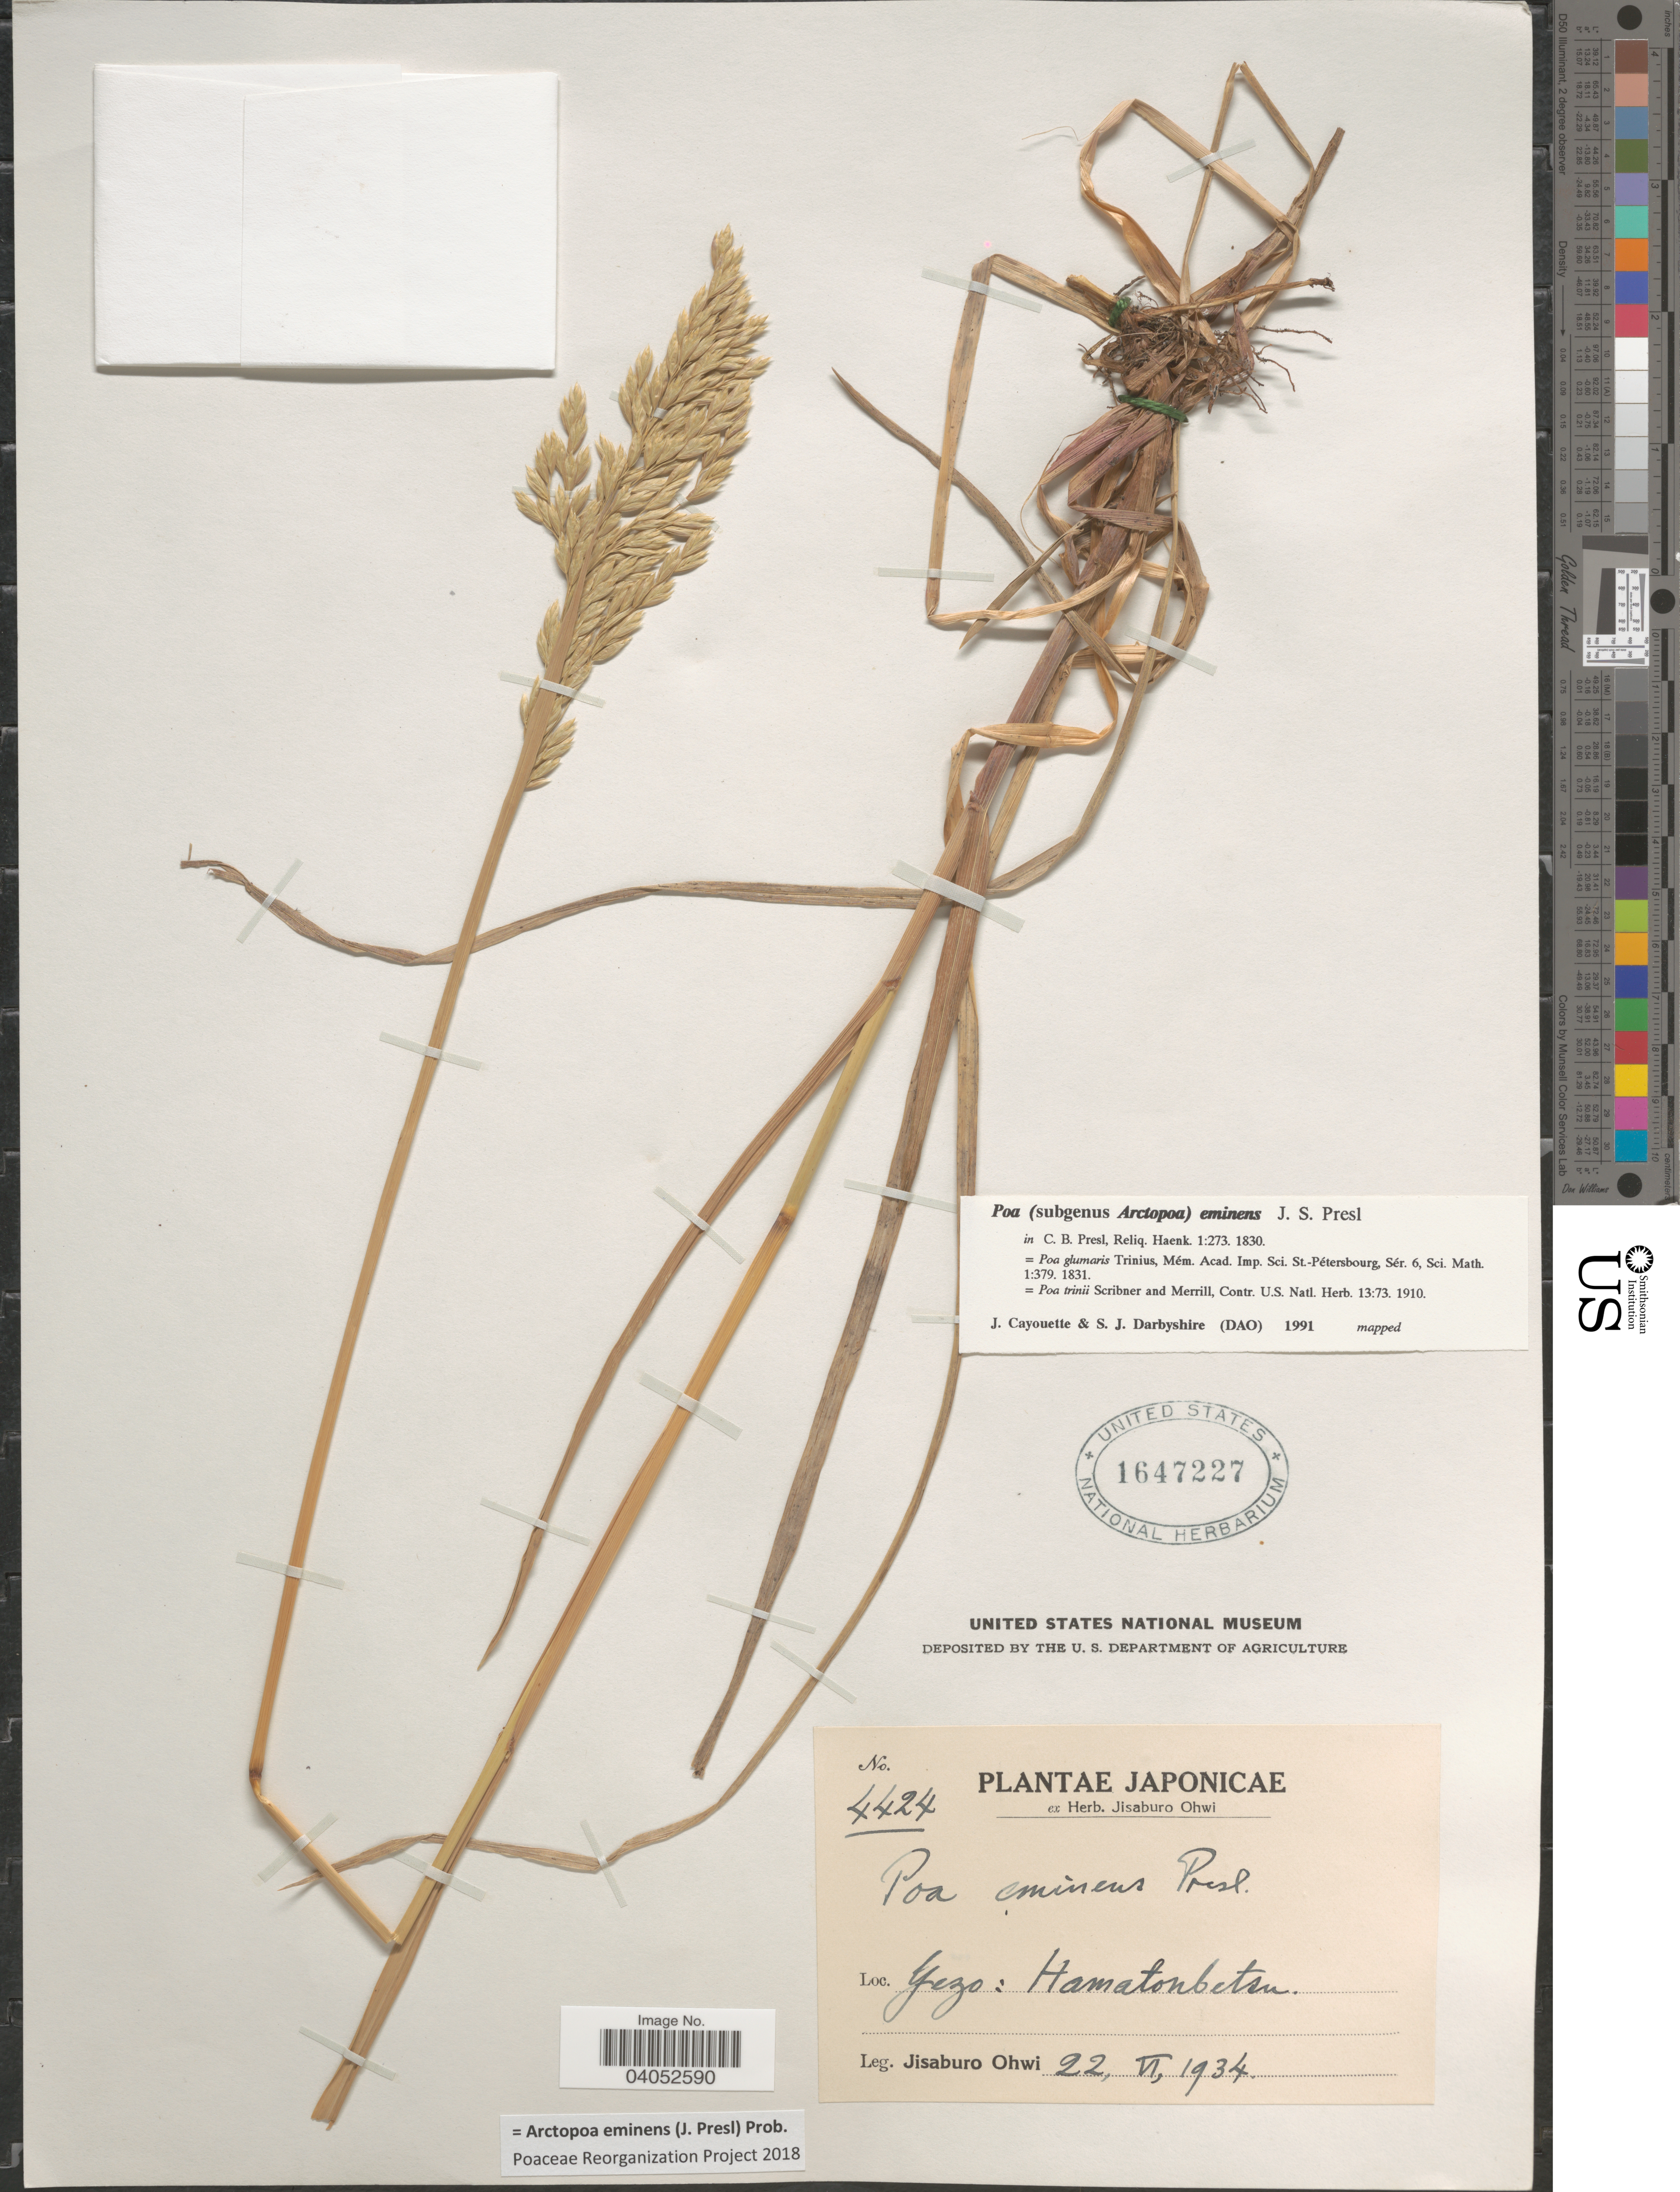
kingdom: Plantae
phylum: Tracheophyta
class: Liliopsida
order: Poales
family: Poaceae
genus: Arctopoa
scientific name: Arctopoa eminens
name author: (J. Presl) Prob.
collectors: J. Ohwi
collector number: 4424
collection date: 1934-06-22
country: Japan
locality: Japonicae. Yezo: Hamatonbetsu.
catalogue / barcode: US 1647227